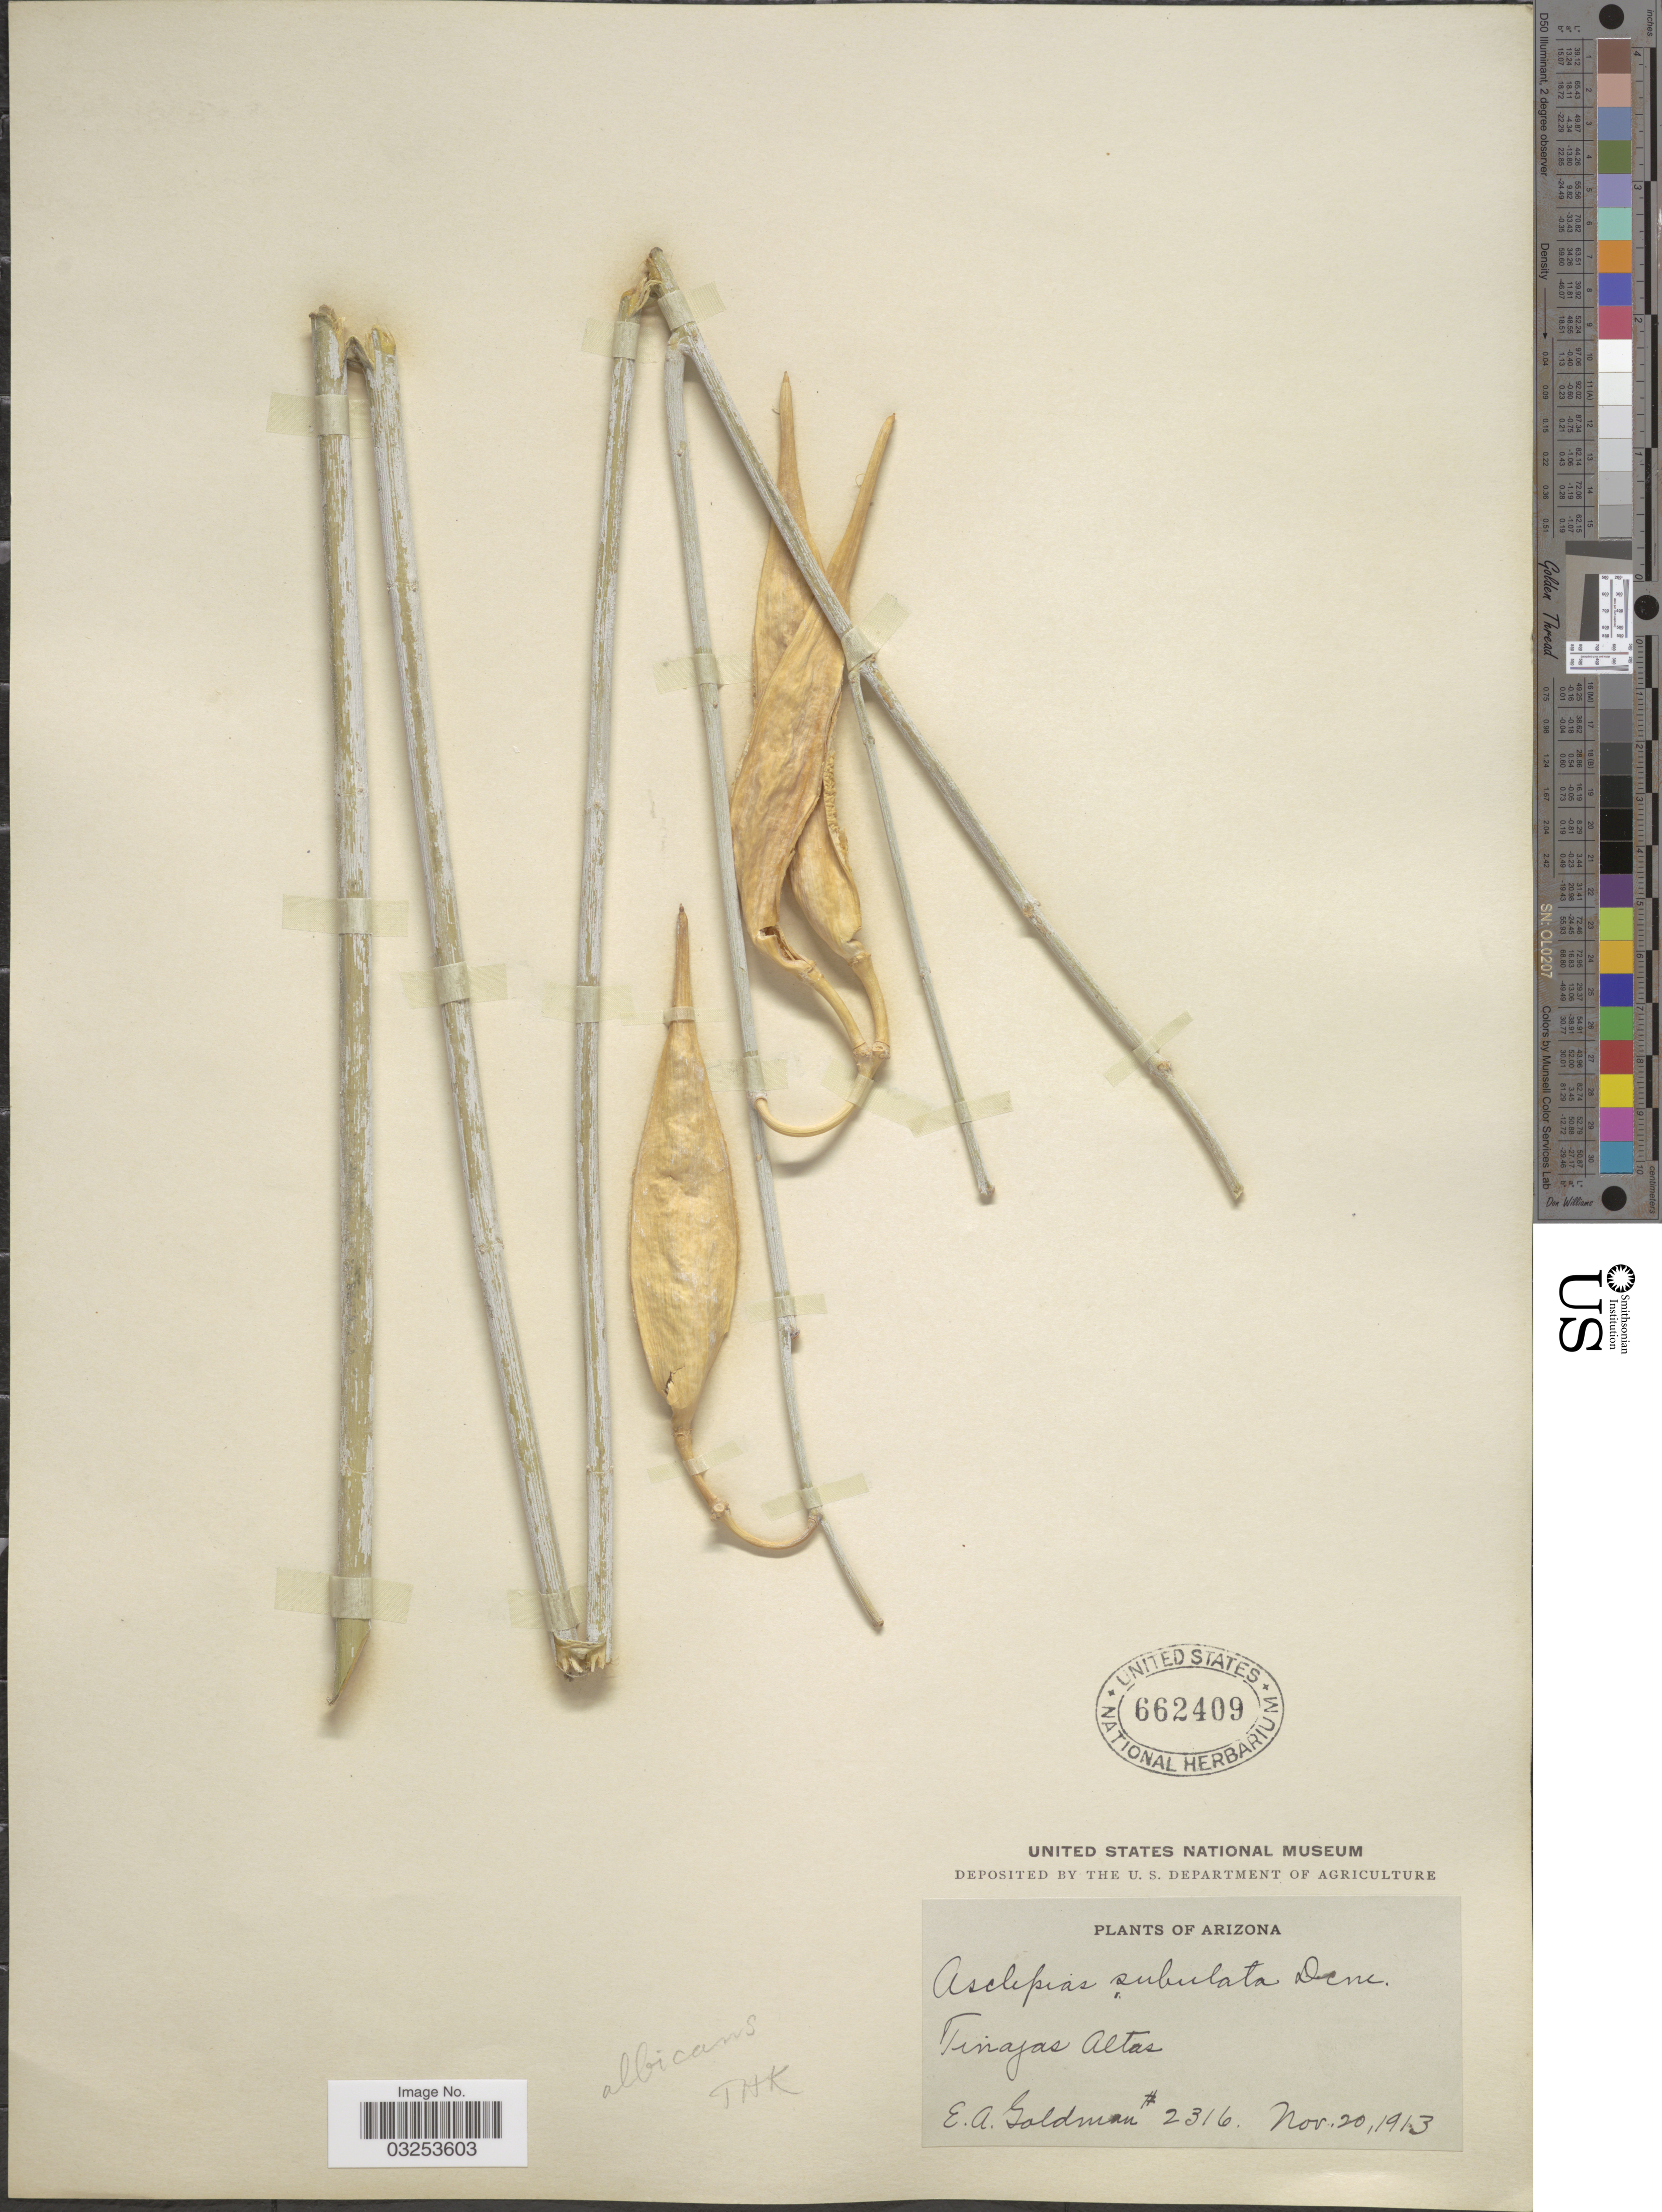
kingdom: Plantae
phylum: Tracheophyta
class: Magnoliopsida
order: Gentianales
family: Apocynaceae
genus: Asclepias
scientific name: Asclepias albicans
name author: S. Watson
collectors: E. A. Goldman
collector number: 2316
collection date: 1913-11-20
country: United States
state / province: Arizona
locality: Tinajas Altas.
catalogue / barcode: US 662409